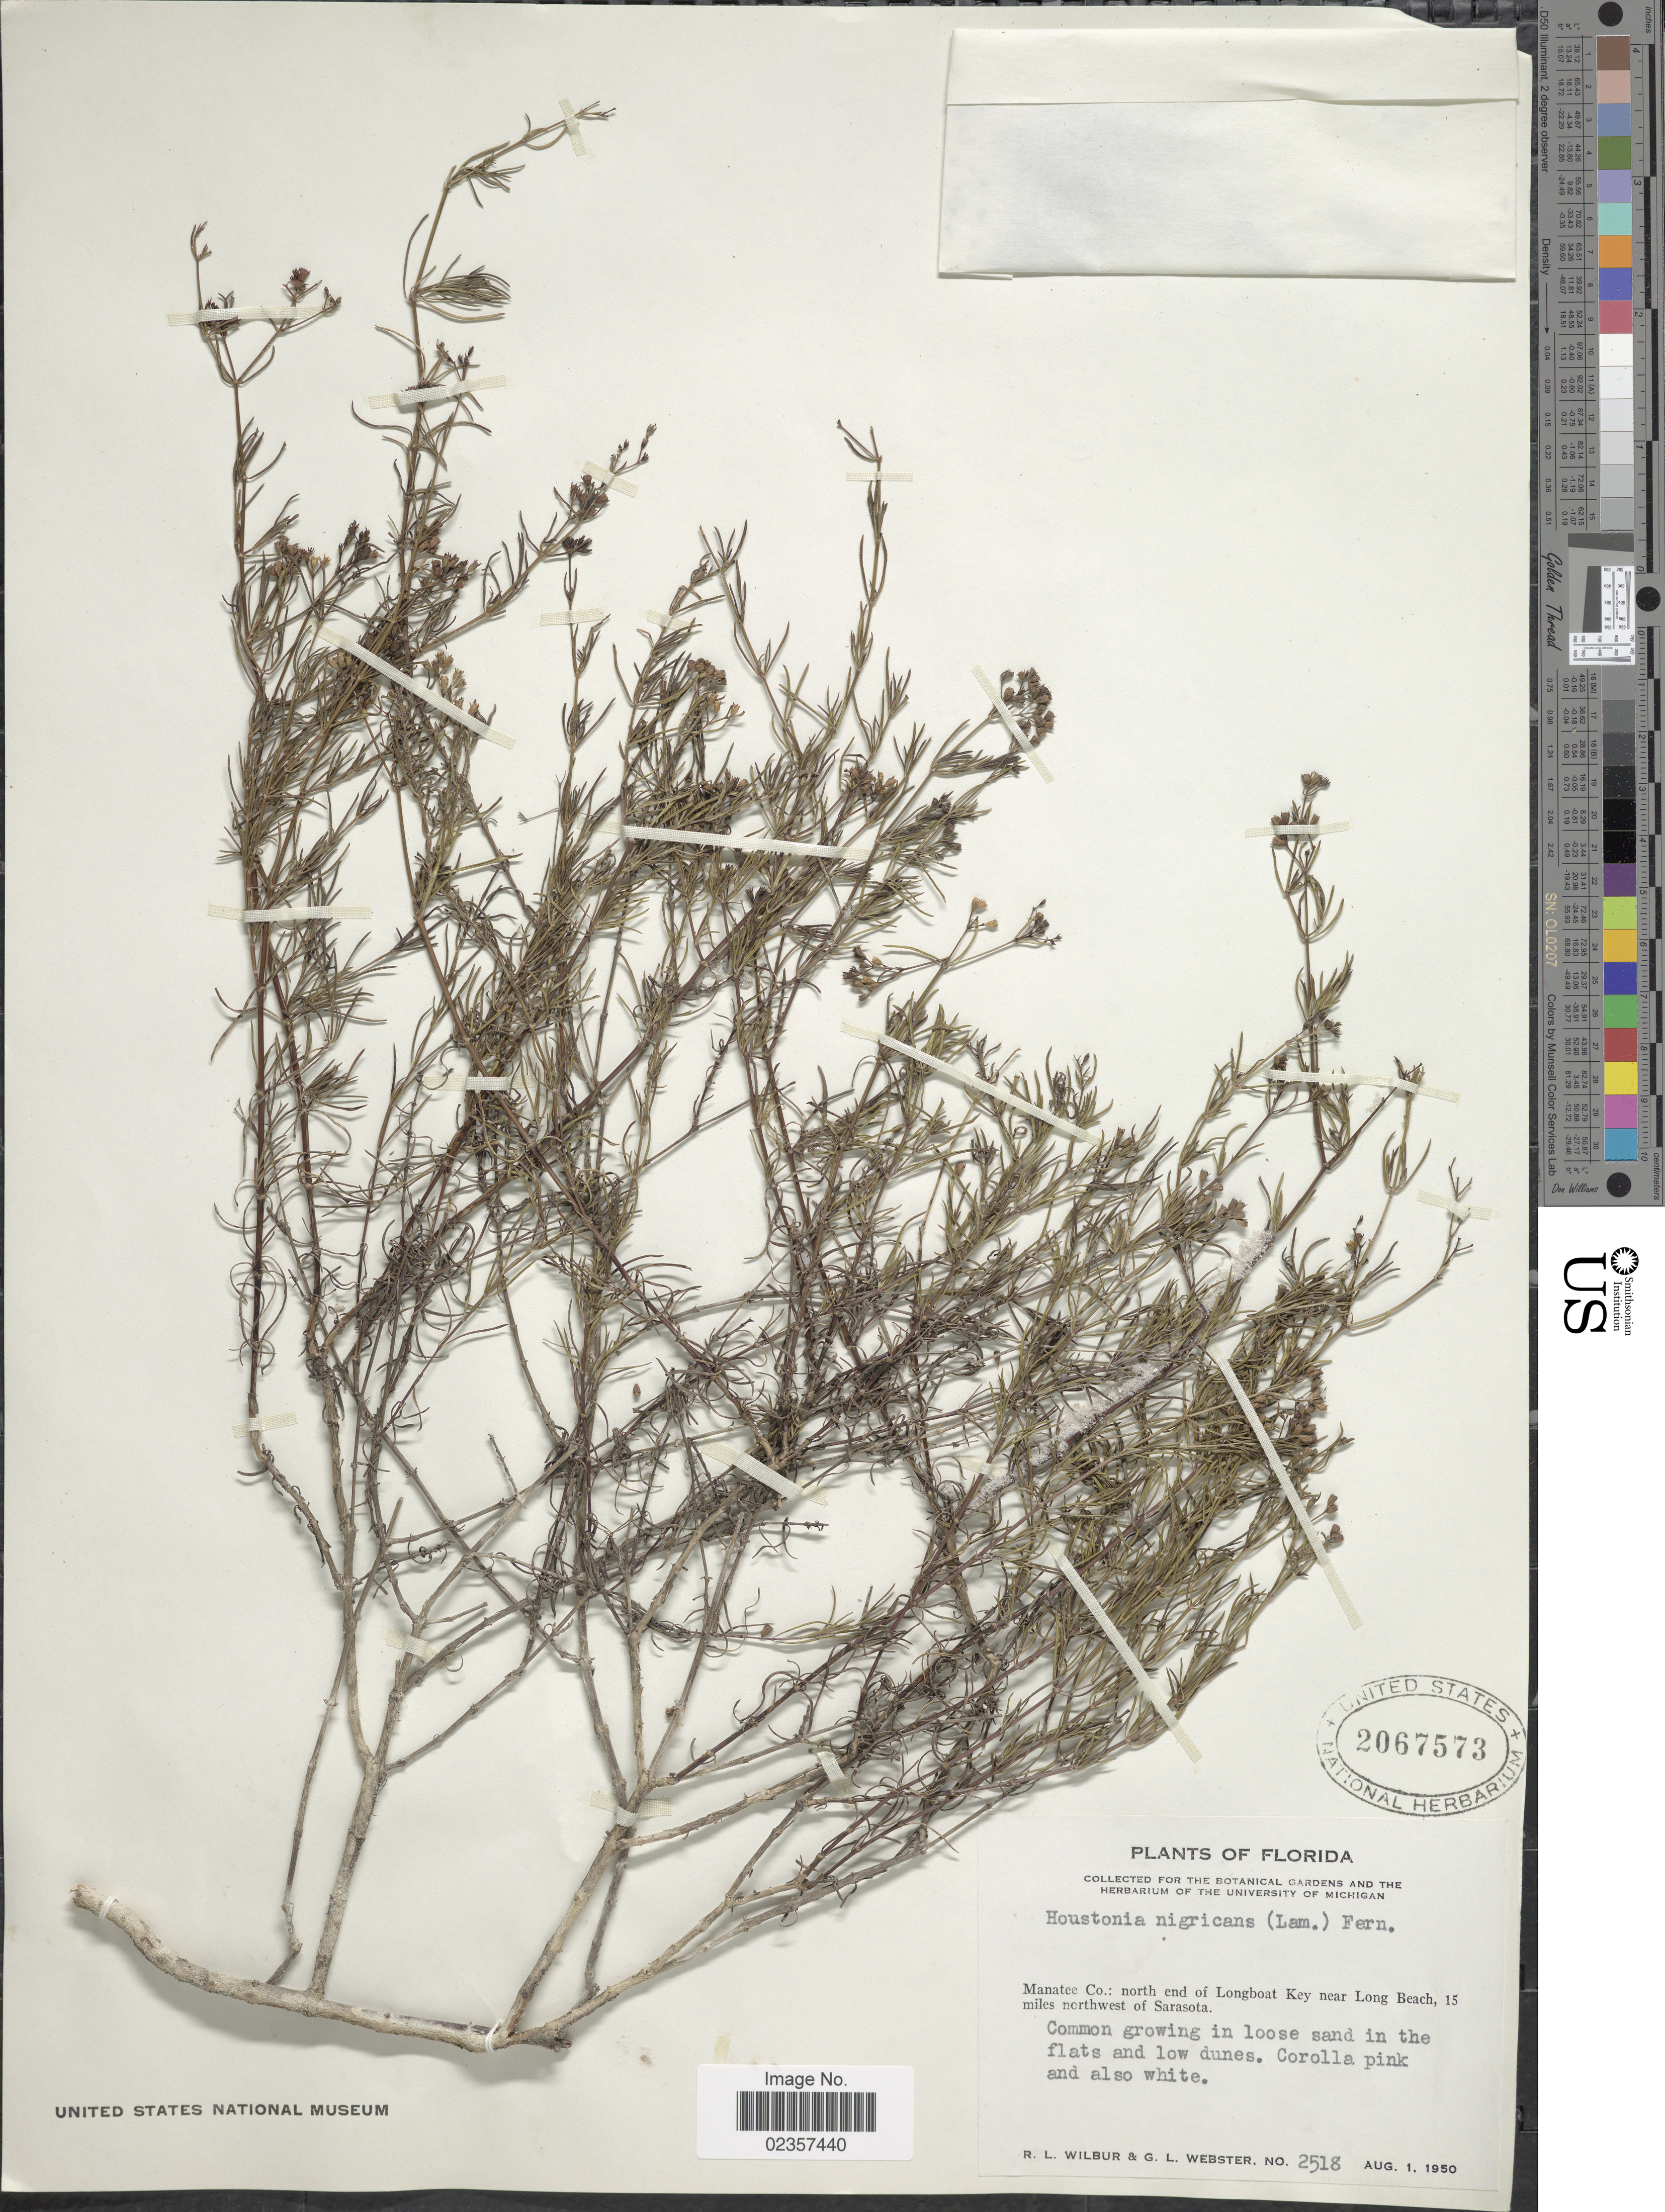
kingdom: Plantae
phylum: Tracheophyta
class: Magnoliopsida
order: Gentianales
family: Rubiaceae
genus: Houstonia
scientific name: Houstonia nigricans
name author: (Lam.) Fernald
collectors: R. L. Wilbur & G. L. Webster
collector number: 2518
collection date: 1950-08-01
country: United States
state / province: Florida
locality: Manatee Co.: north end of Longboat Key near Long Beach, 15 miles northwest of Sarasota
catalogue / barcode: US 2067573